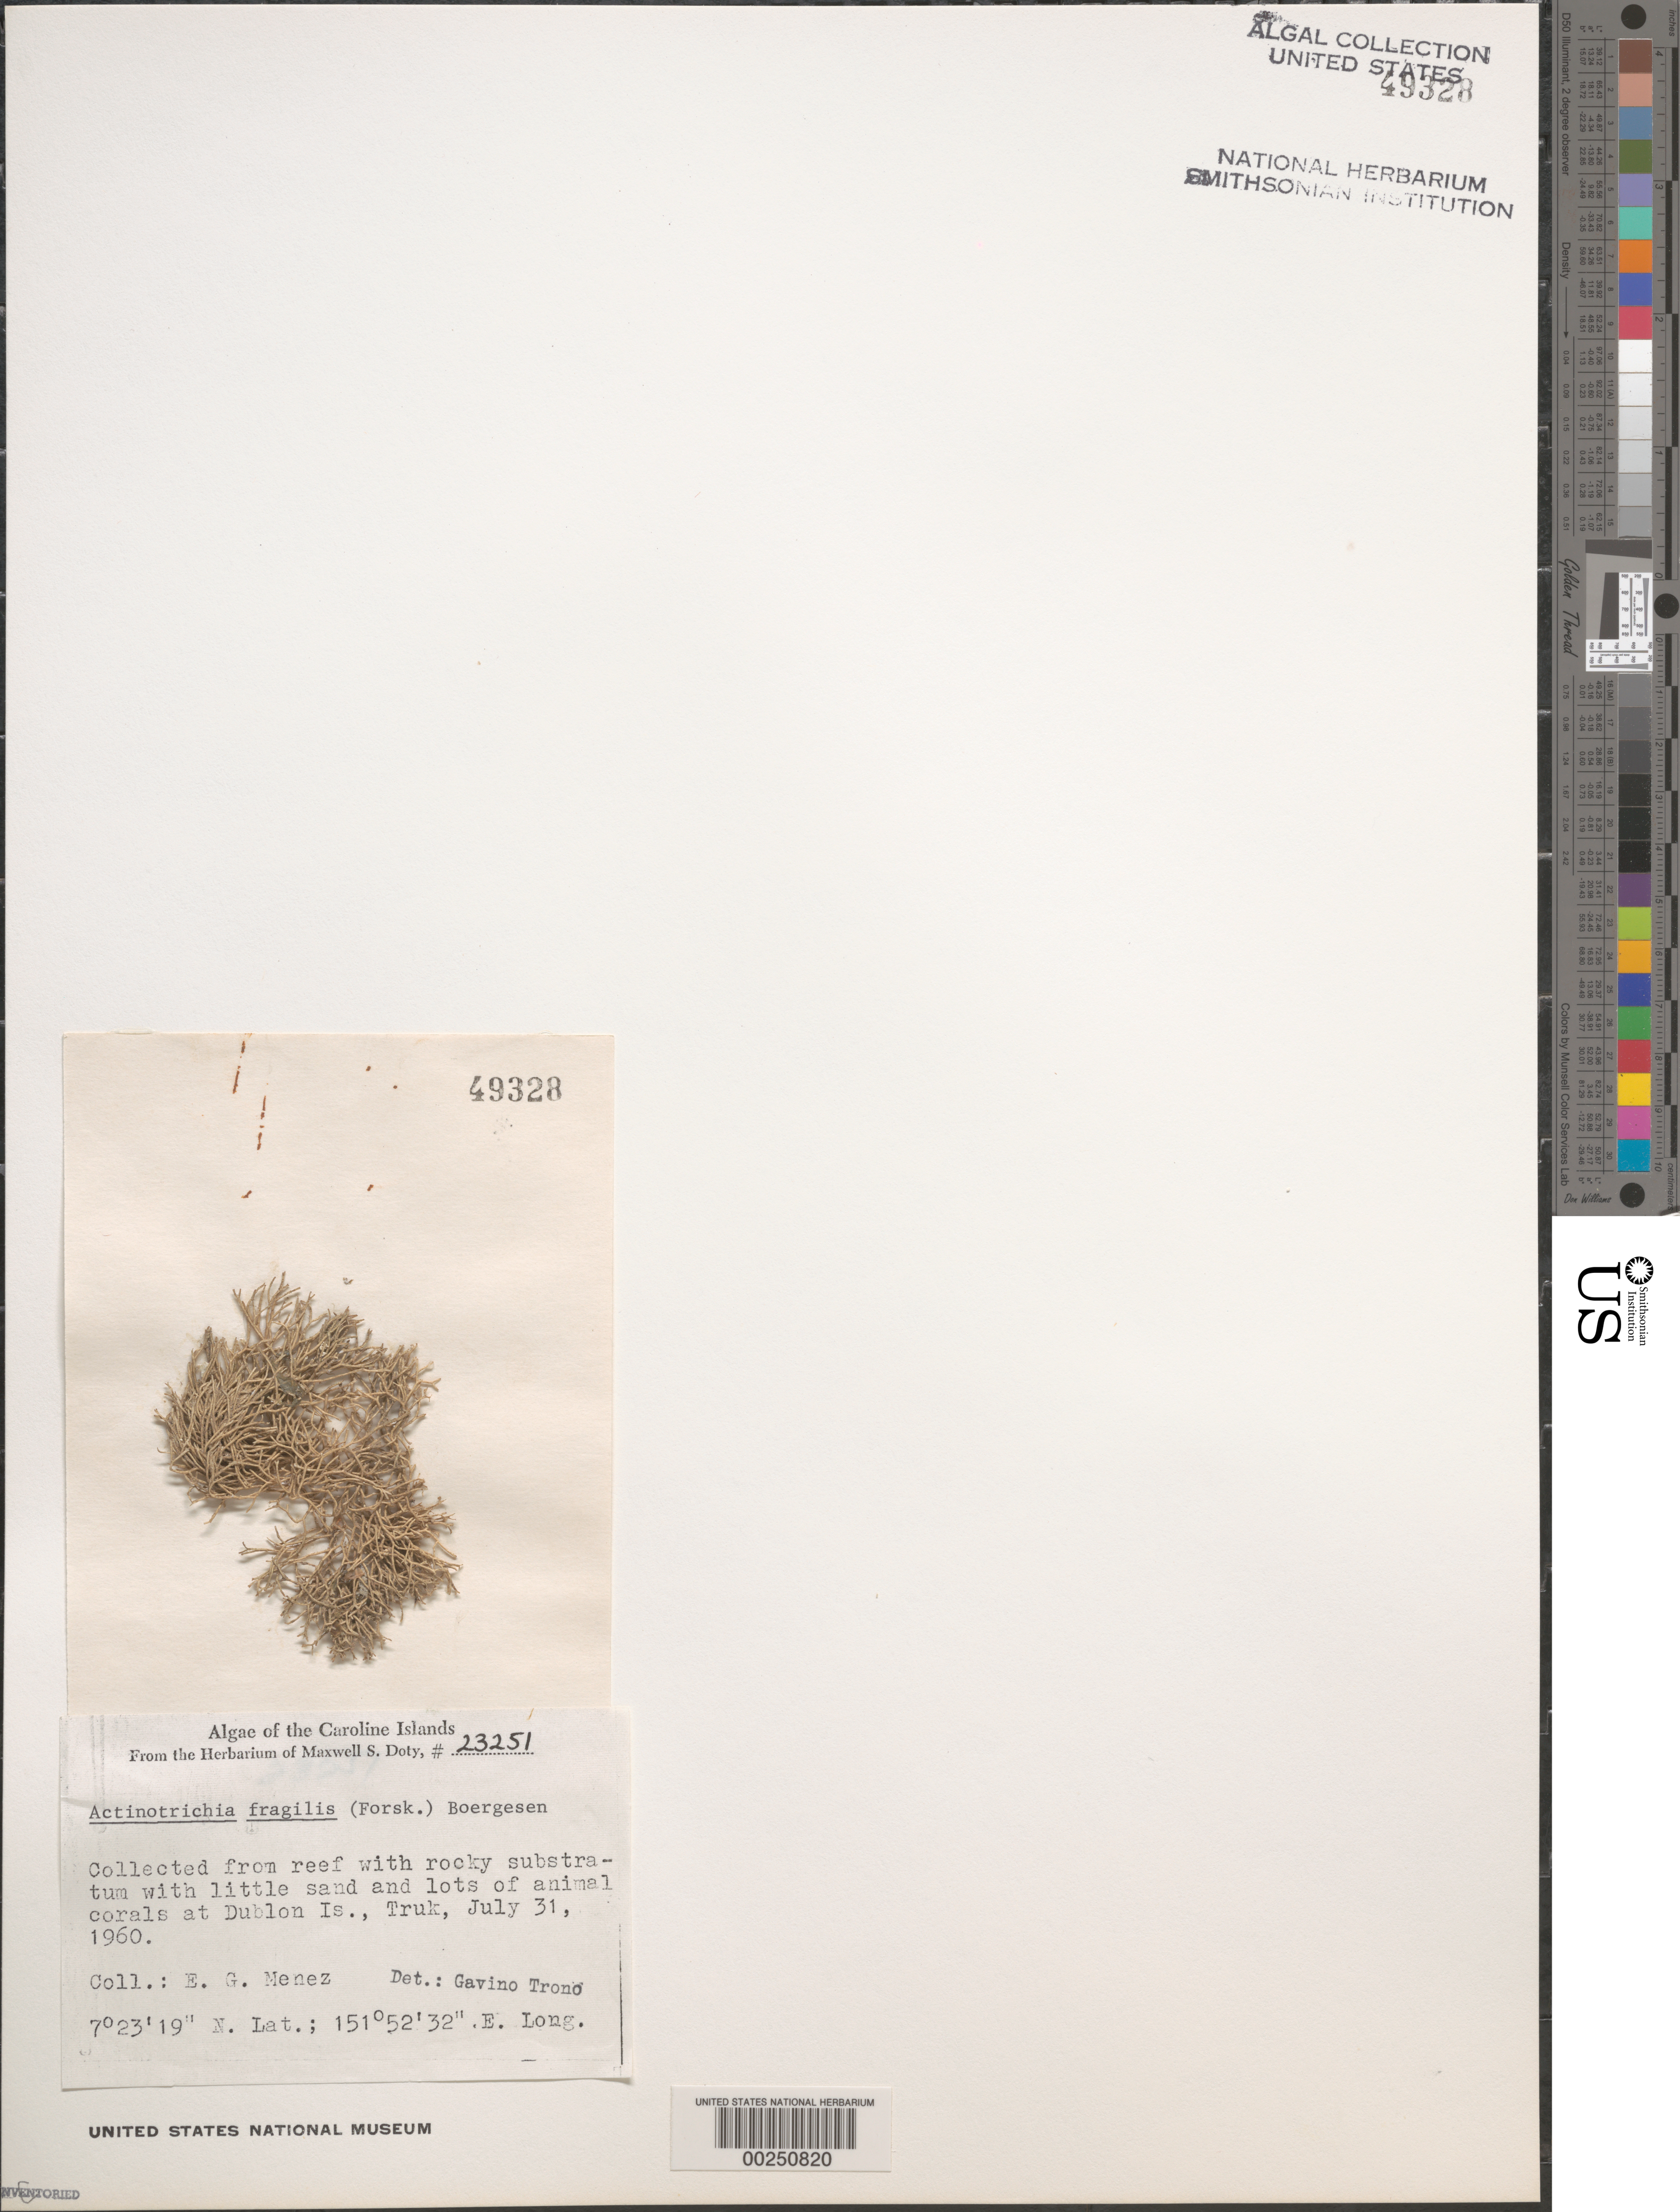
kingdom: Plantae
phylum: Rhodophyta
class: Florideophyceae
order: Nemaliales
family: Galaxauraceae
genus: Actinotrichia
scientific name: Actinotrichia fragilis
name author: (Forssk.) Børgesen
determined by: Trono, Gavino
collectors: Meñez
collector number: MSD 23251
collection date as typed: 31 Jul 1960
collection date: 1960-07-31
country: Micronesia, Federated States of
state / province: Truk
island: Dublon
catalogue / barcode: US 49328